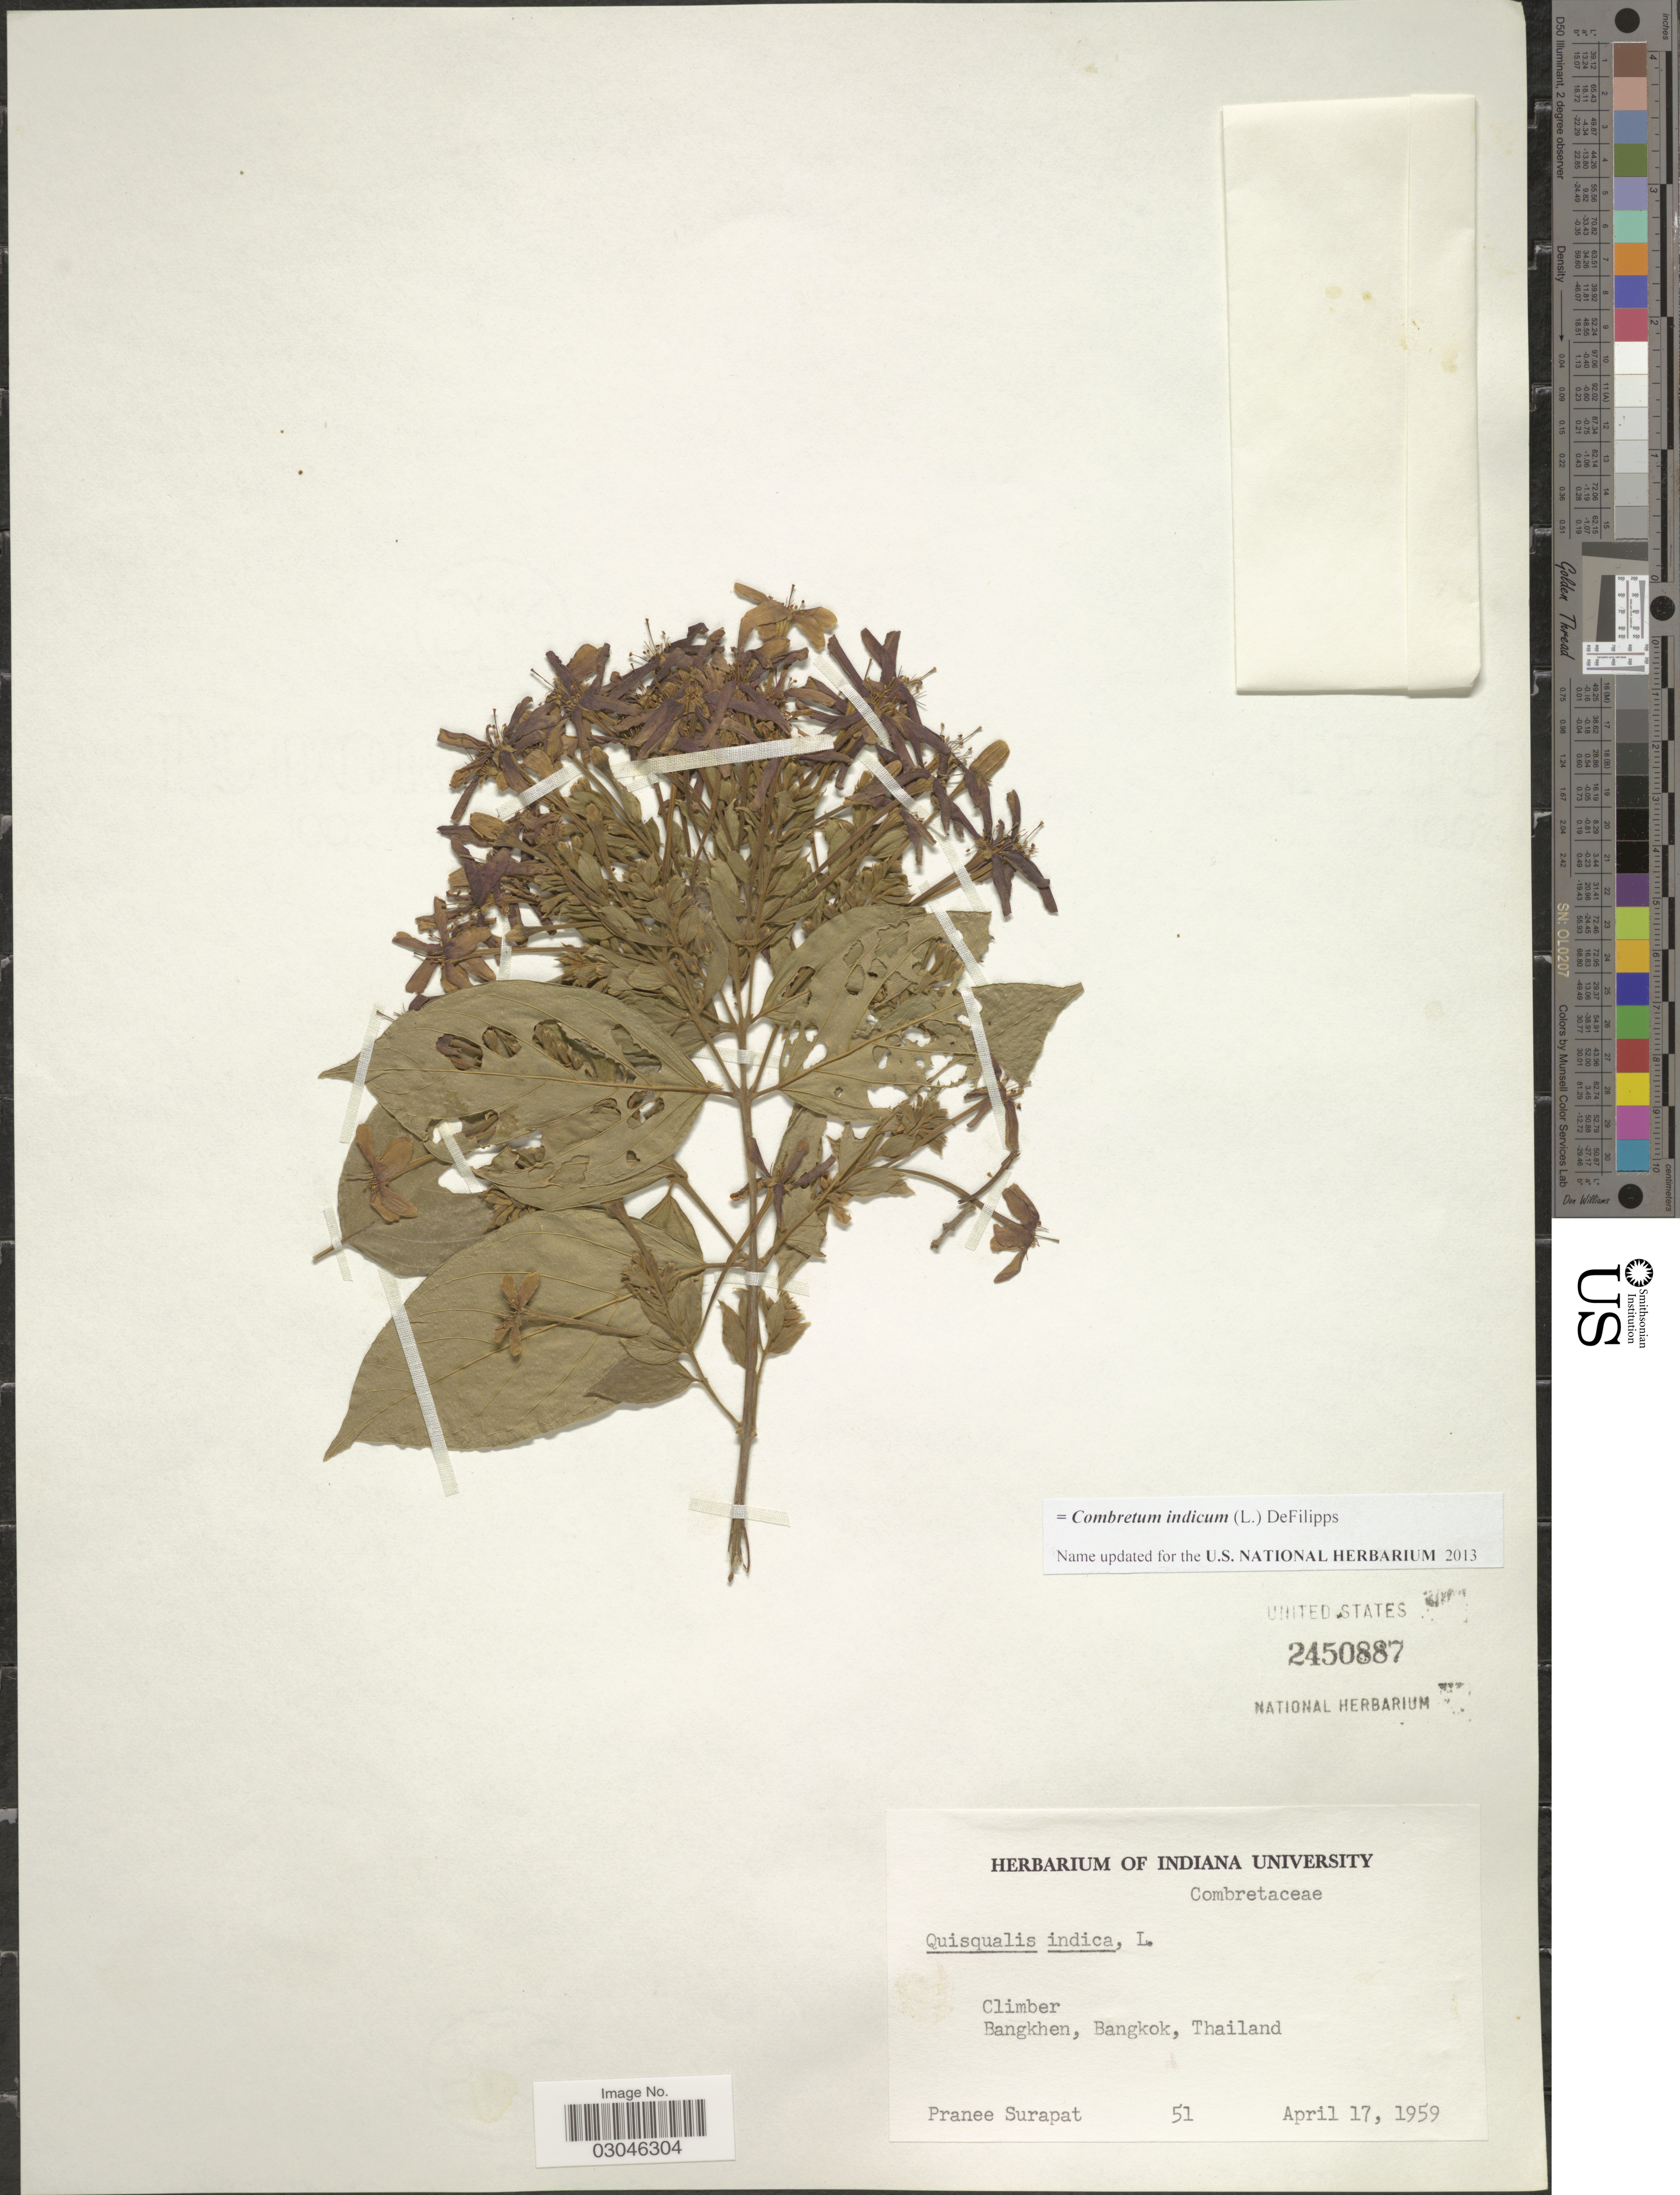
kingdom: Plantae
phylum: Tracheophyta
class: Magnoliopsida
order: Myrtales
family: Combretaceae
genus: Combretum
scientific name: Combretum indicum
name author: (L.) DeFilipps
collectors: P. Surapat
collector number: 51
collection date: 1959-04-17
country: Thailand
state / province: Bangkok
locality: Bangkhen.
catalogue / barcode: US 2450887